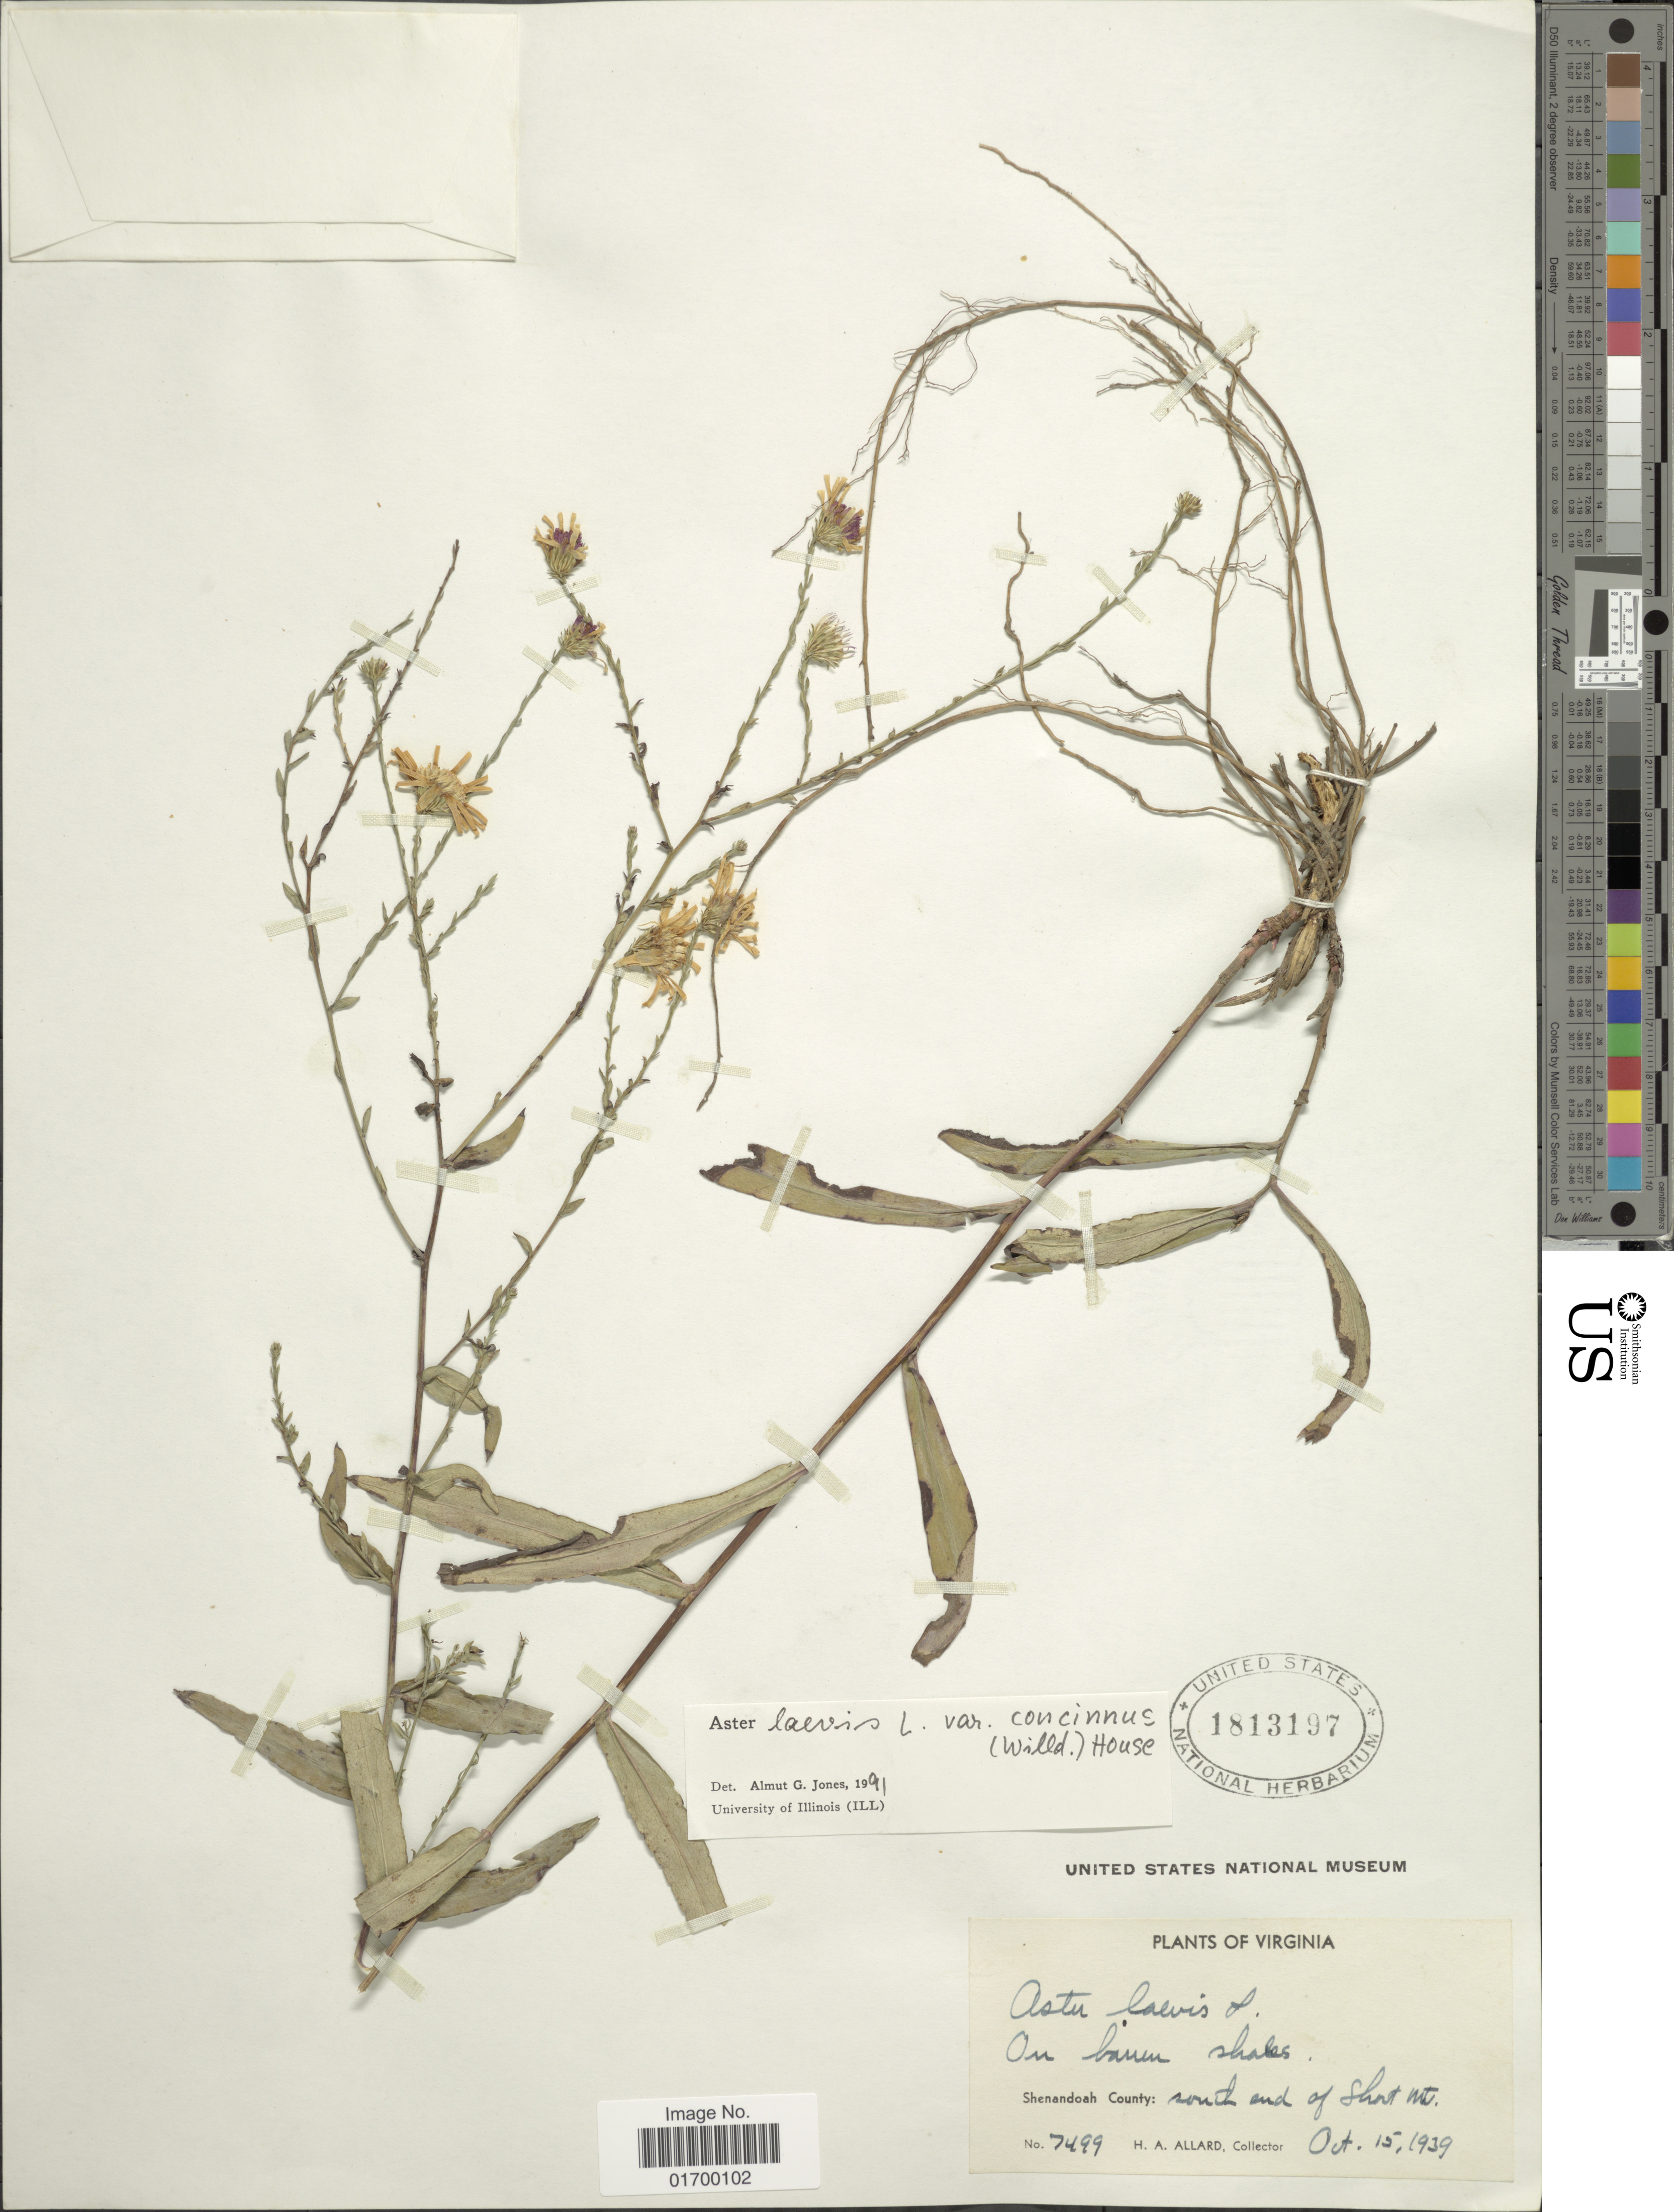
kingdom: Plantae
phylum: Tracheophyta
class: Magnoliopsida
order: Asterales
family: Asteraceae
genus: Symphyotrichum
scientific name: Symphyotrichum laeve var. concinnum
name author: (Willd.) G.L. Nesom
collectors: H. A. Allard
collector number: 7499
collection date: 1939-10-15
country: United States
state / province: Virginia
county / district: Shenandoah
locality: Shenandoah County: South end of short Mt.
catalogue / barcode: US 1813197